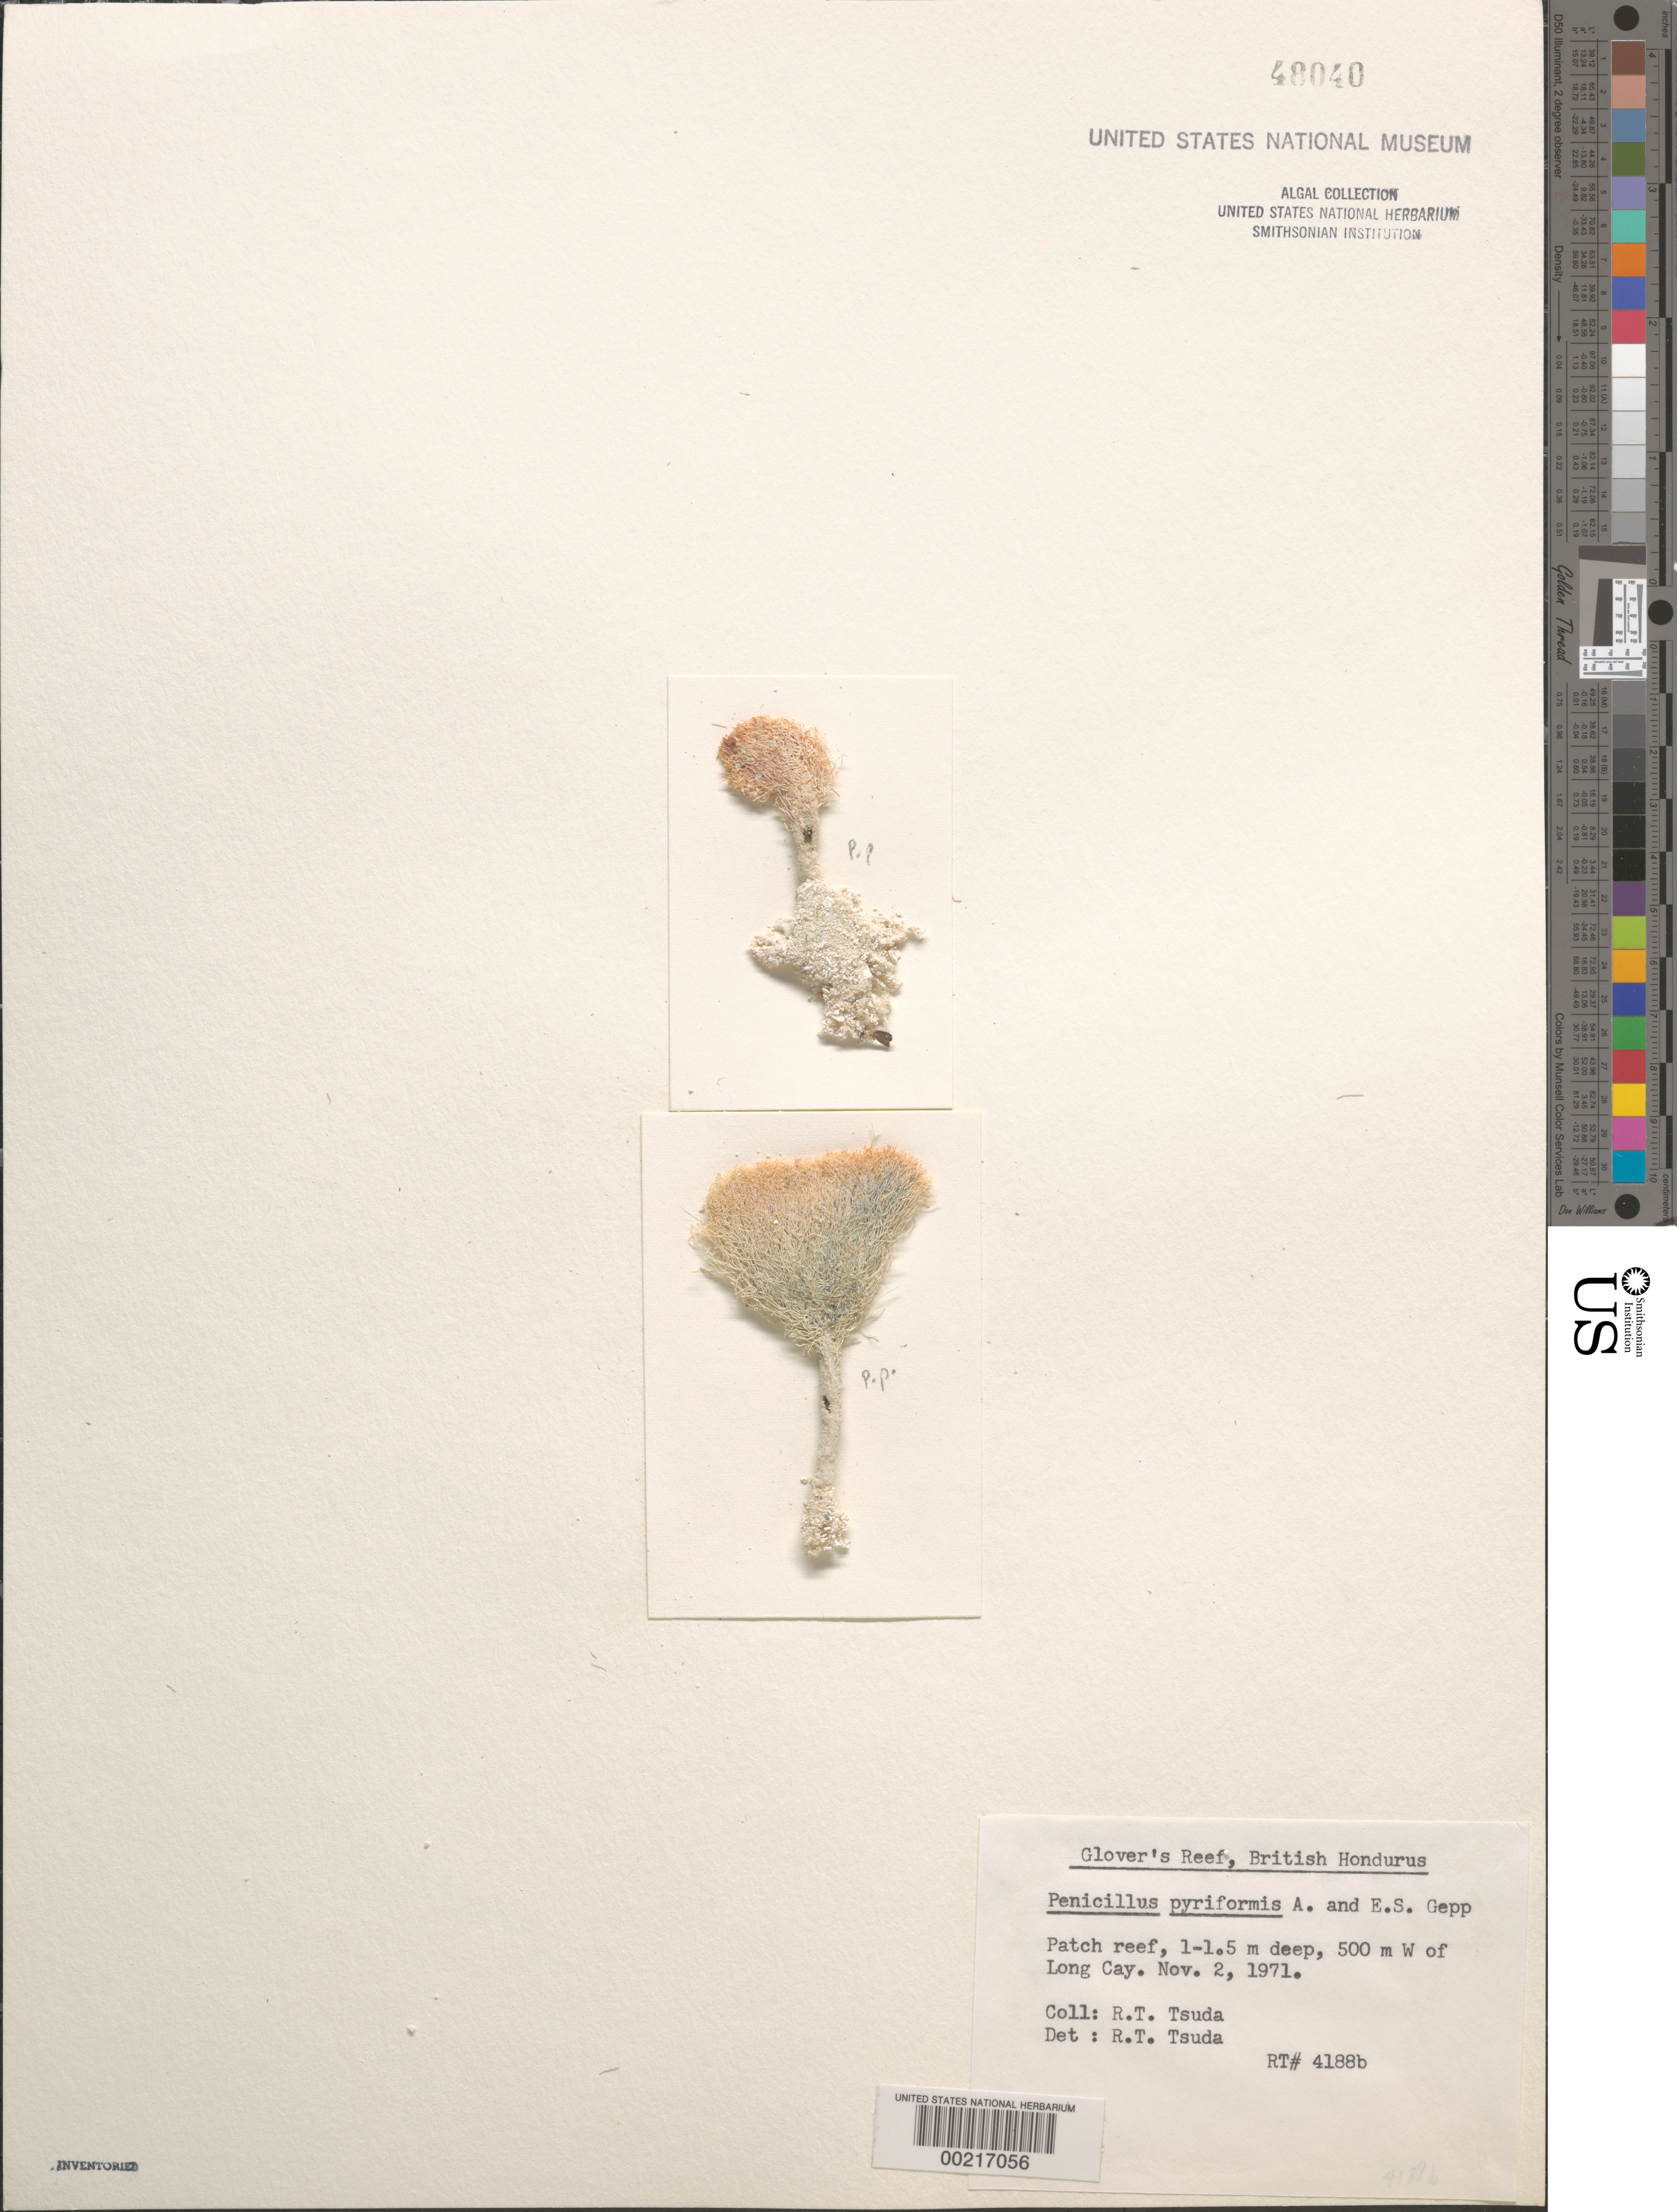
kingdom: Plantae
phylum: Chlorophyta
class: Ulvophyceae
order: Bryopsidales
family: Udoteaceae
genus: Penicillus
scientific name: Penicillus pyriformis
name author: A. Gepp & E. Gepp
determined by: Tsuda, R. T.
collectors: R. Tsuda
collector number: Rt 4188b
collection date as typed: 02 Nov 1971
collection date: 1971-11-02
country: Belize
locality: Glover's Reef, W of Long Cay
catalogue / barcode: US 48040